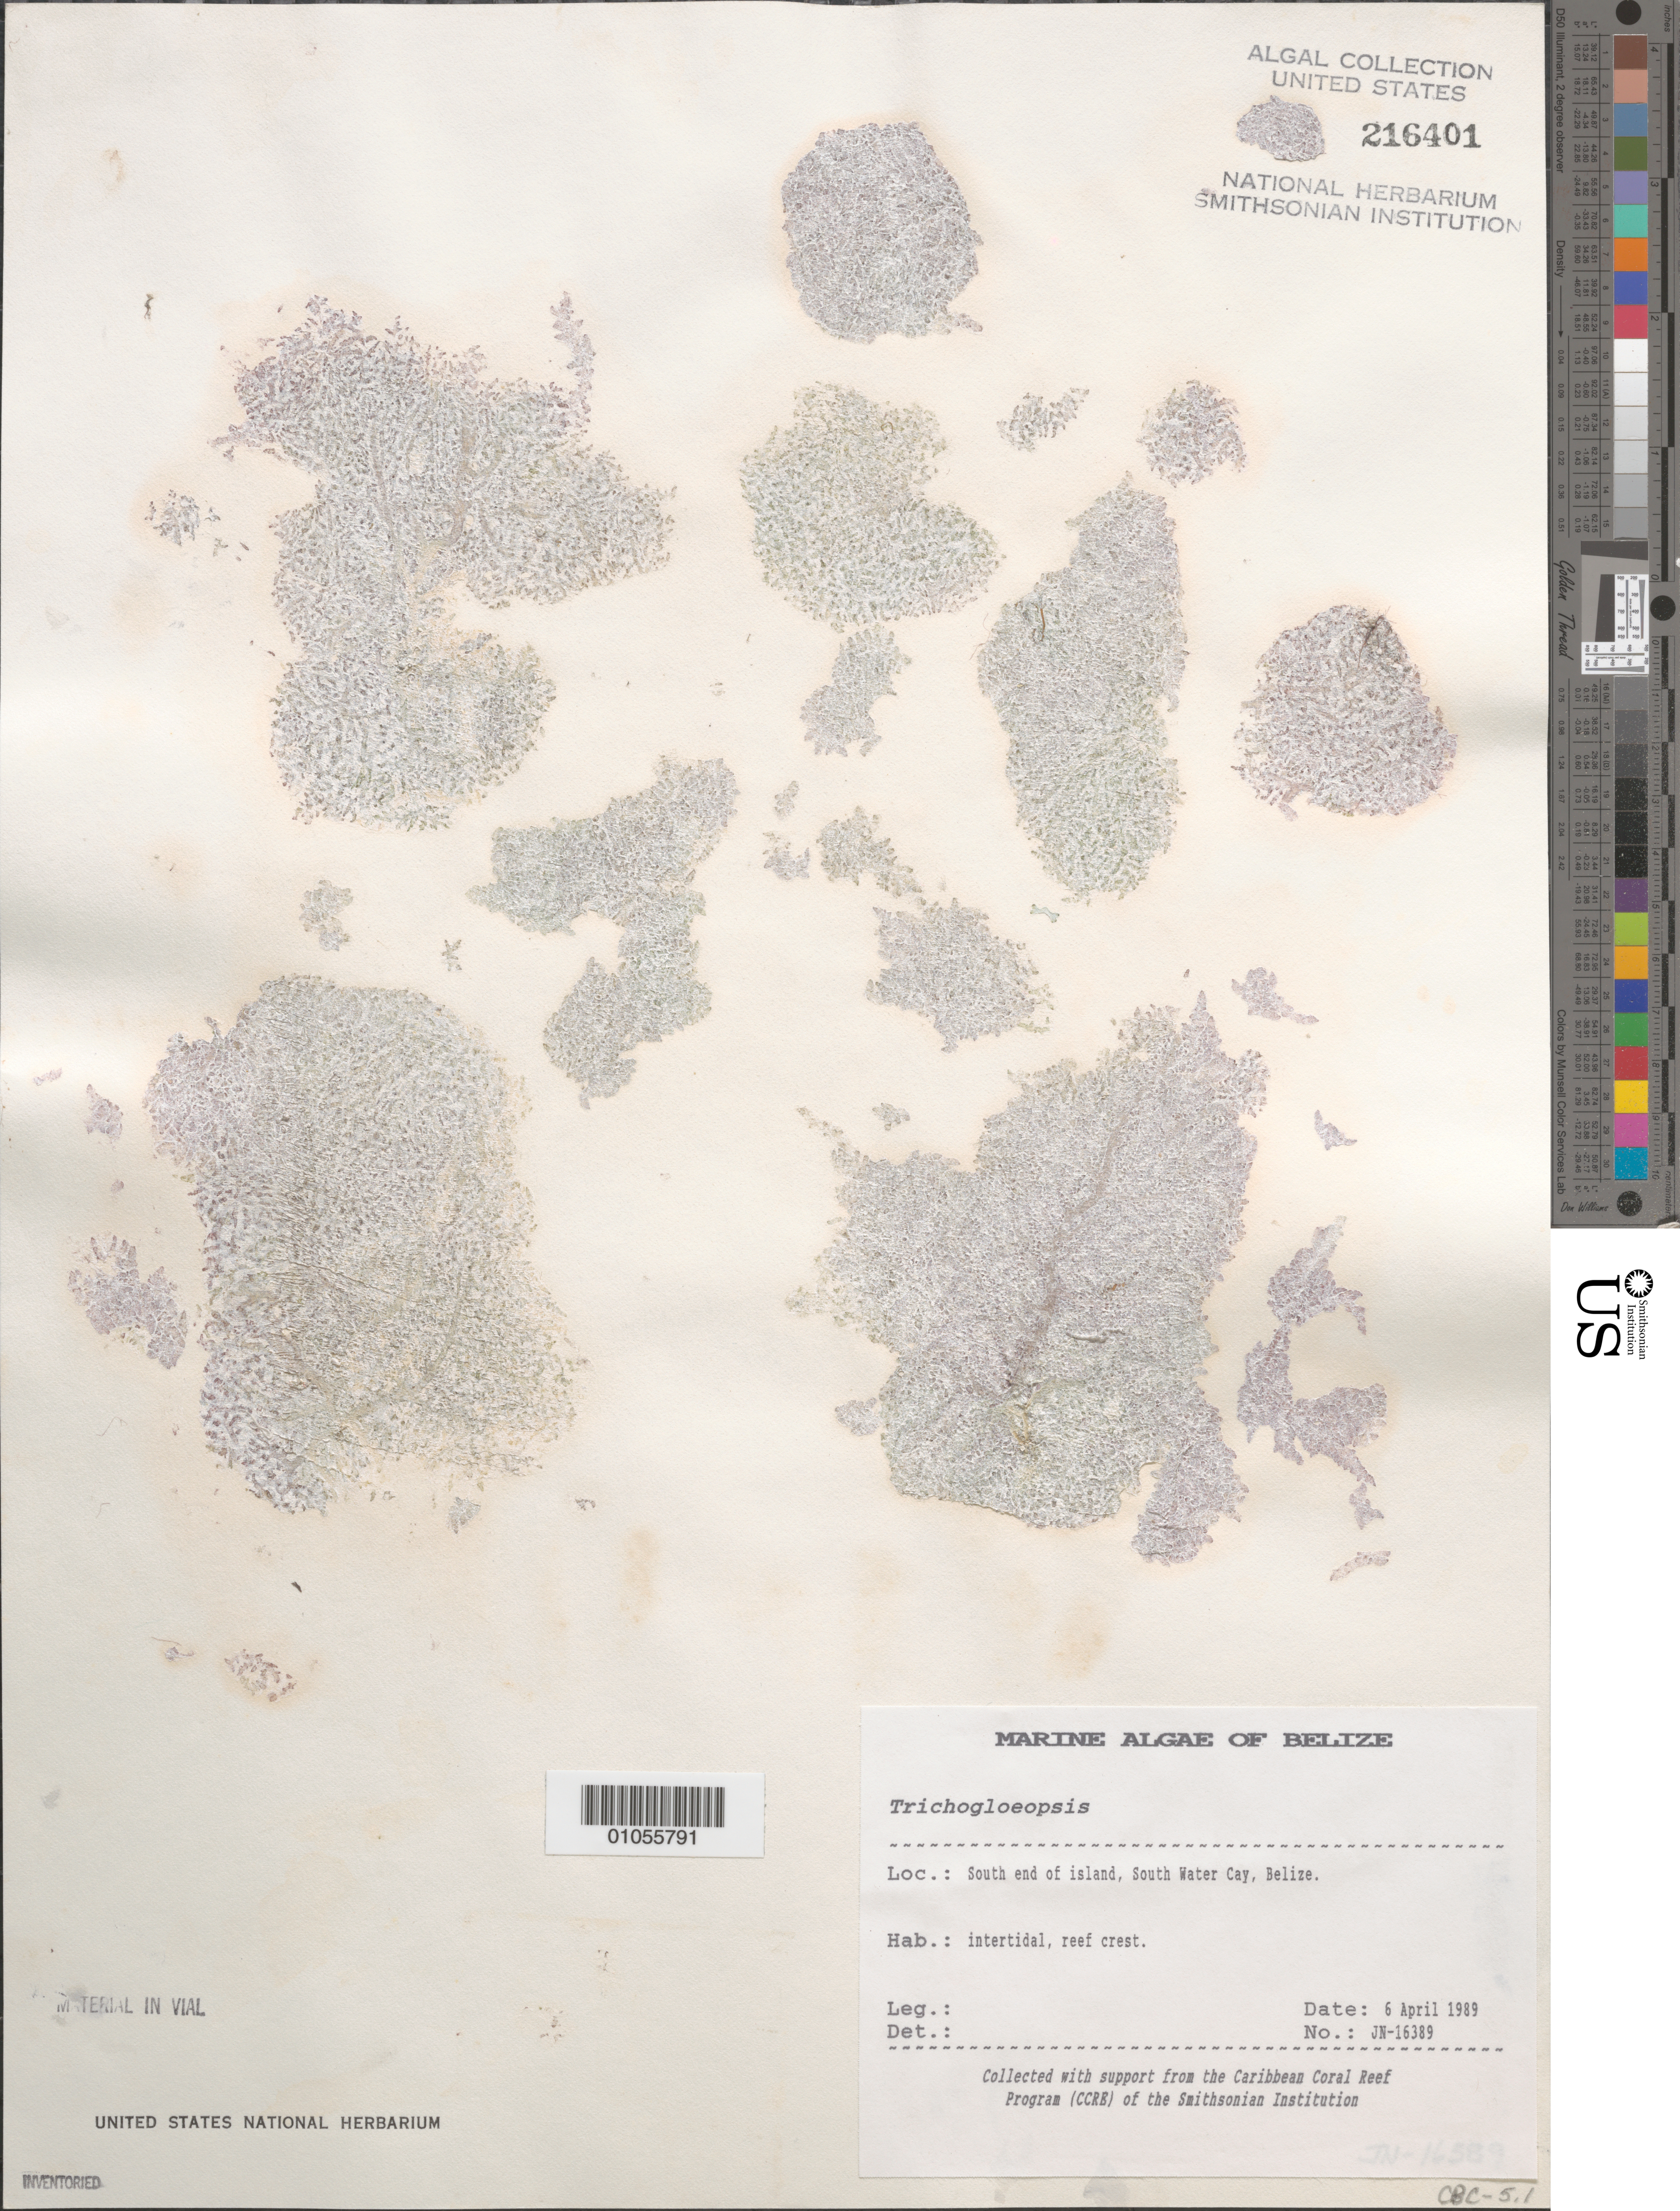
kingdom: Plantae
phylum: Rhodophyta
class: Florideophyceae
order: Nemaliales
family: Liagoraceae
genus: Trichogloeopsis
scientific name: Trichogloeopsis sp.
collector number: JN-16389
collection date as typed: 06 Apr 1989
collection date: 1989-04-06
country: Belize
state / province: Stann Creek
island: South Water Cay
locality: South end of island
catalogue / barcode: US 216401